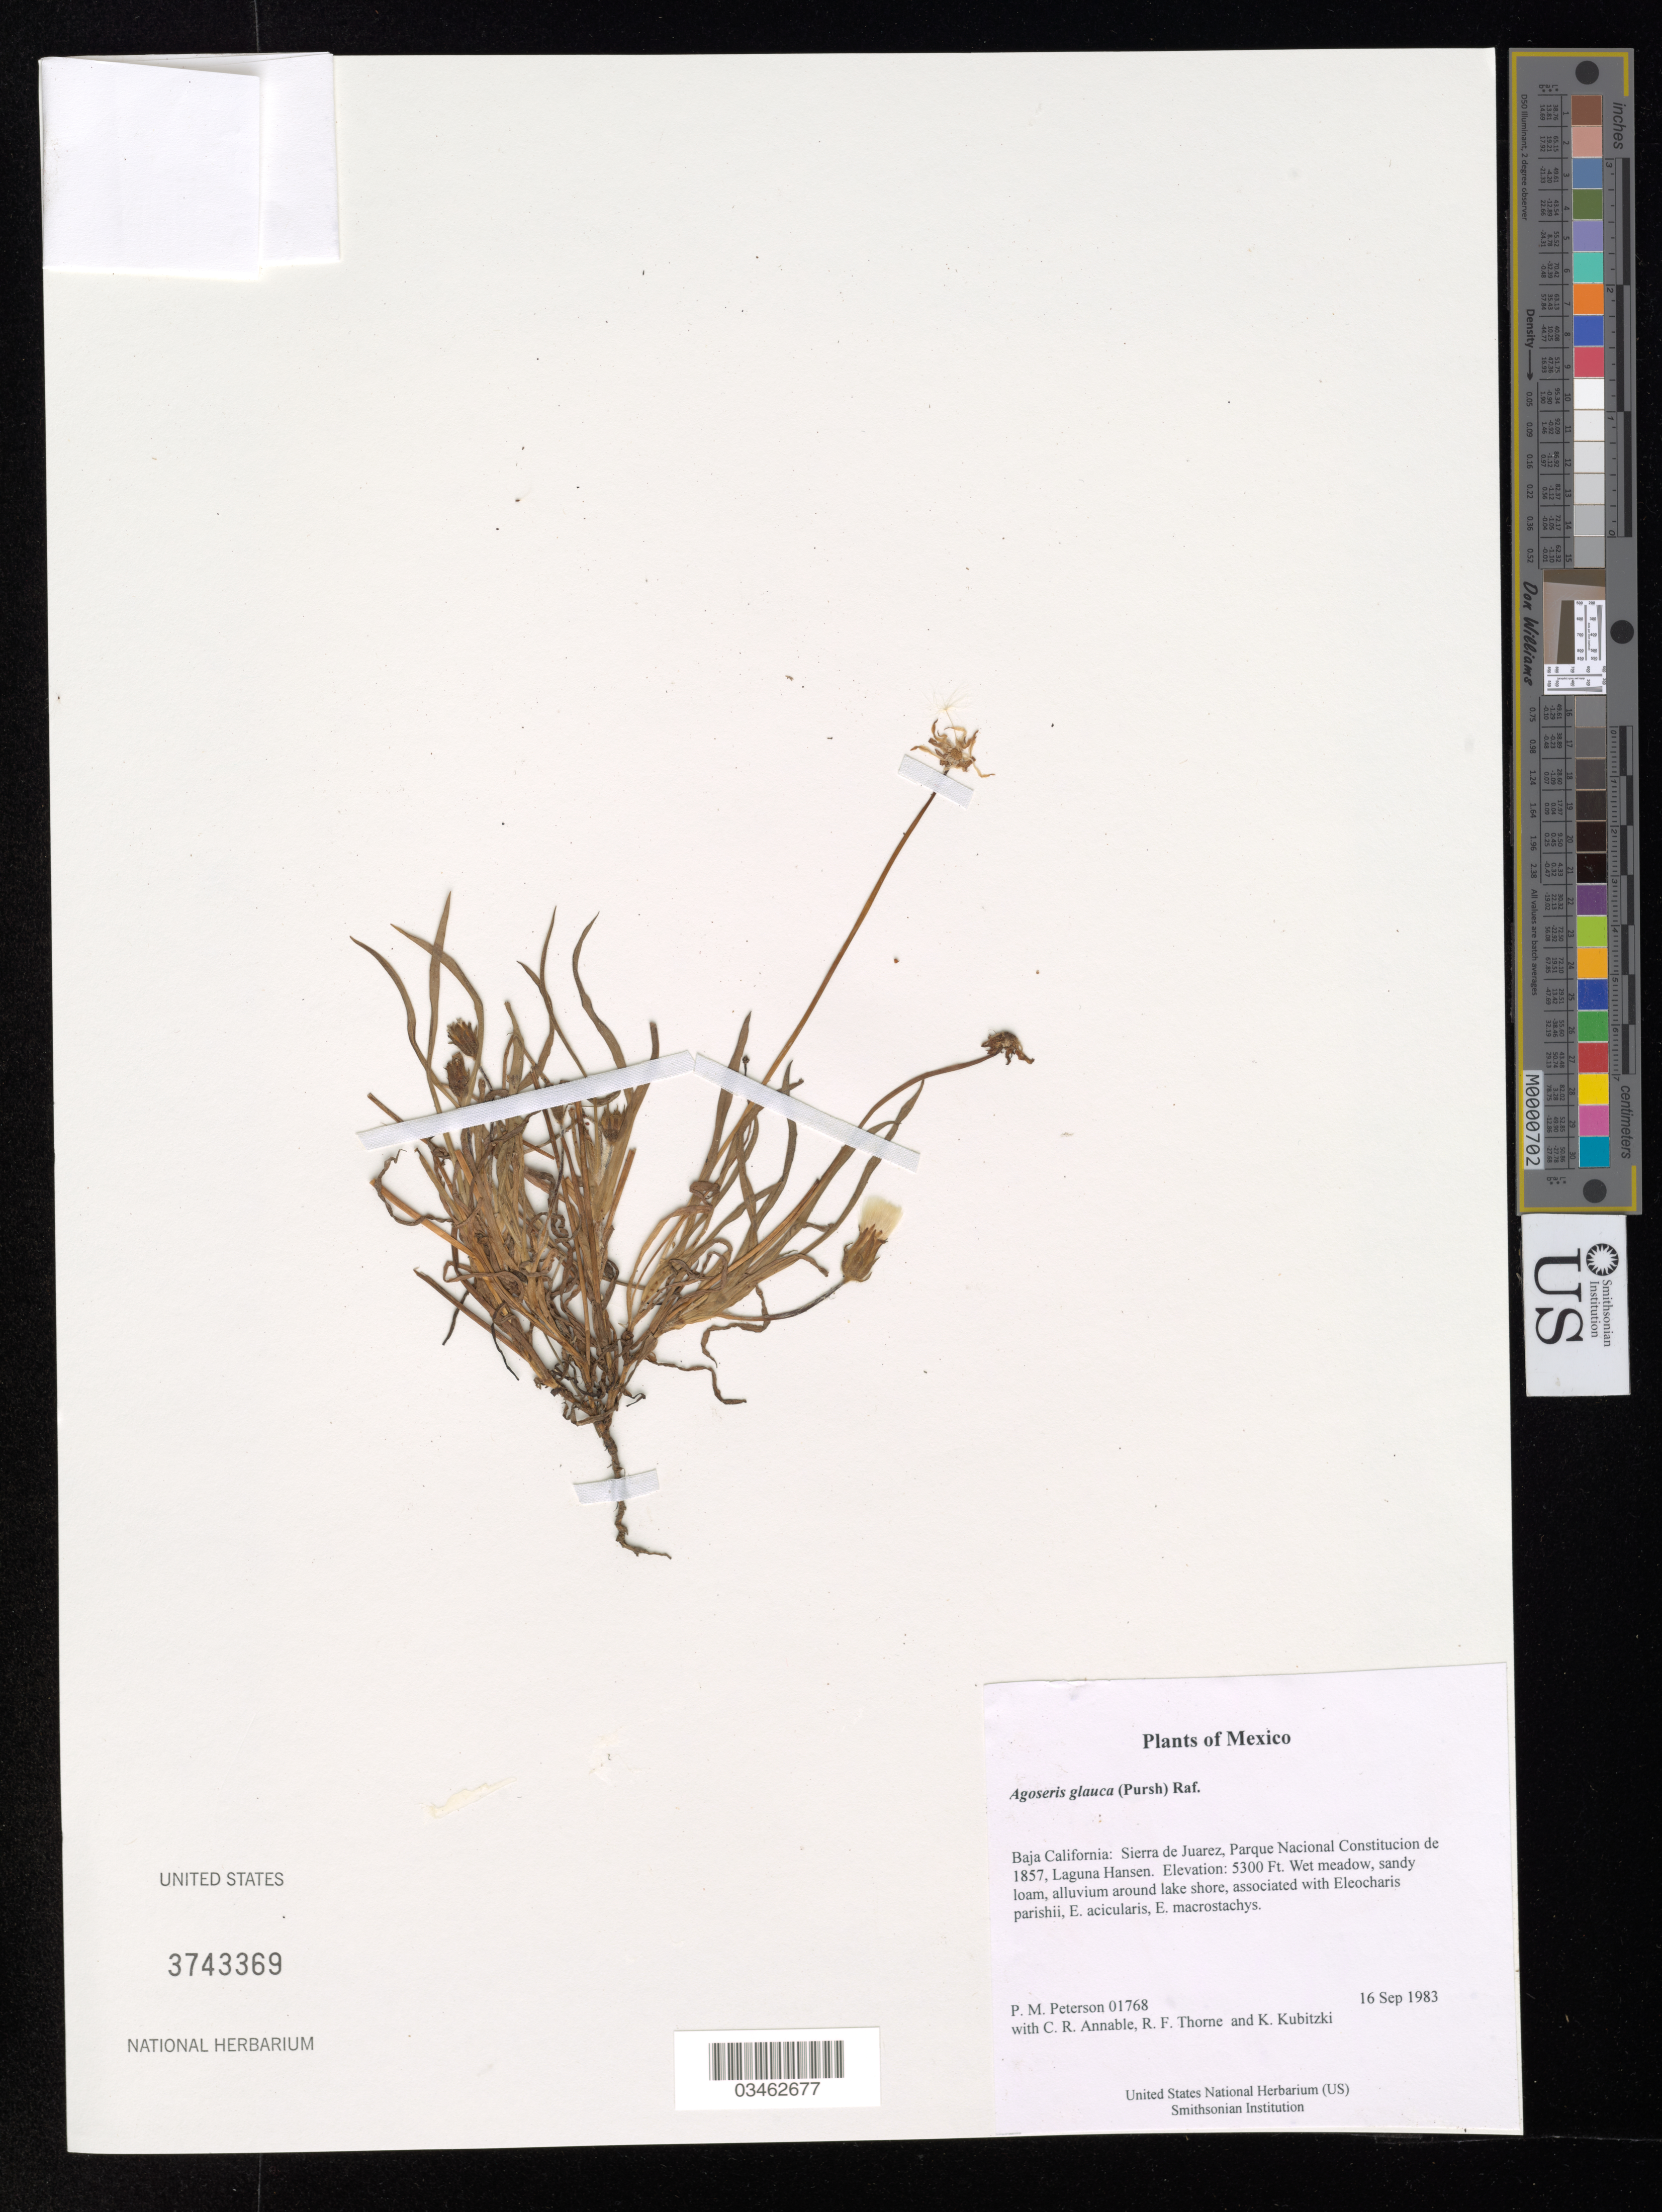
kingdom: Plantae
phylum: Tracheophyta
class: Magnoliopsida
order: Asterales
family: Asteraceae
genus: Agoseris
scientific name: Agoseris glauca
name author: (Pursh) Raf.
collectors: P. M. Peterson, C. R. Annable, R. F. Thorne & K. Kubitzki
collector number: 01768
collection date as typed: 16 Sep 1983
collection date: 1983-09-16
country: Mexico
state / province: Baja California Norte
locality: Sierra de Juarez, Parque Nacional Constitucion de 1857, Laguna Hansen.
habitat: Wet meadow, sandy loam, alluvium around lake shore, associated with Eleocharis parishii, E. acicularis, E. macrostachys.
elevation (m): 1615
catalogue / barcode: US 3743369